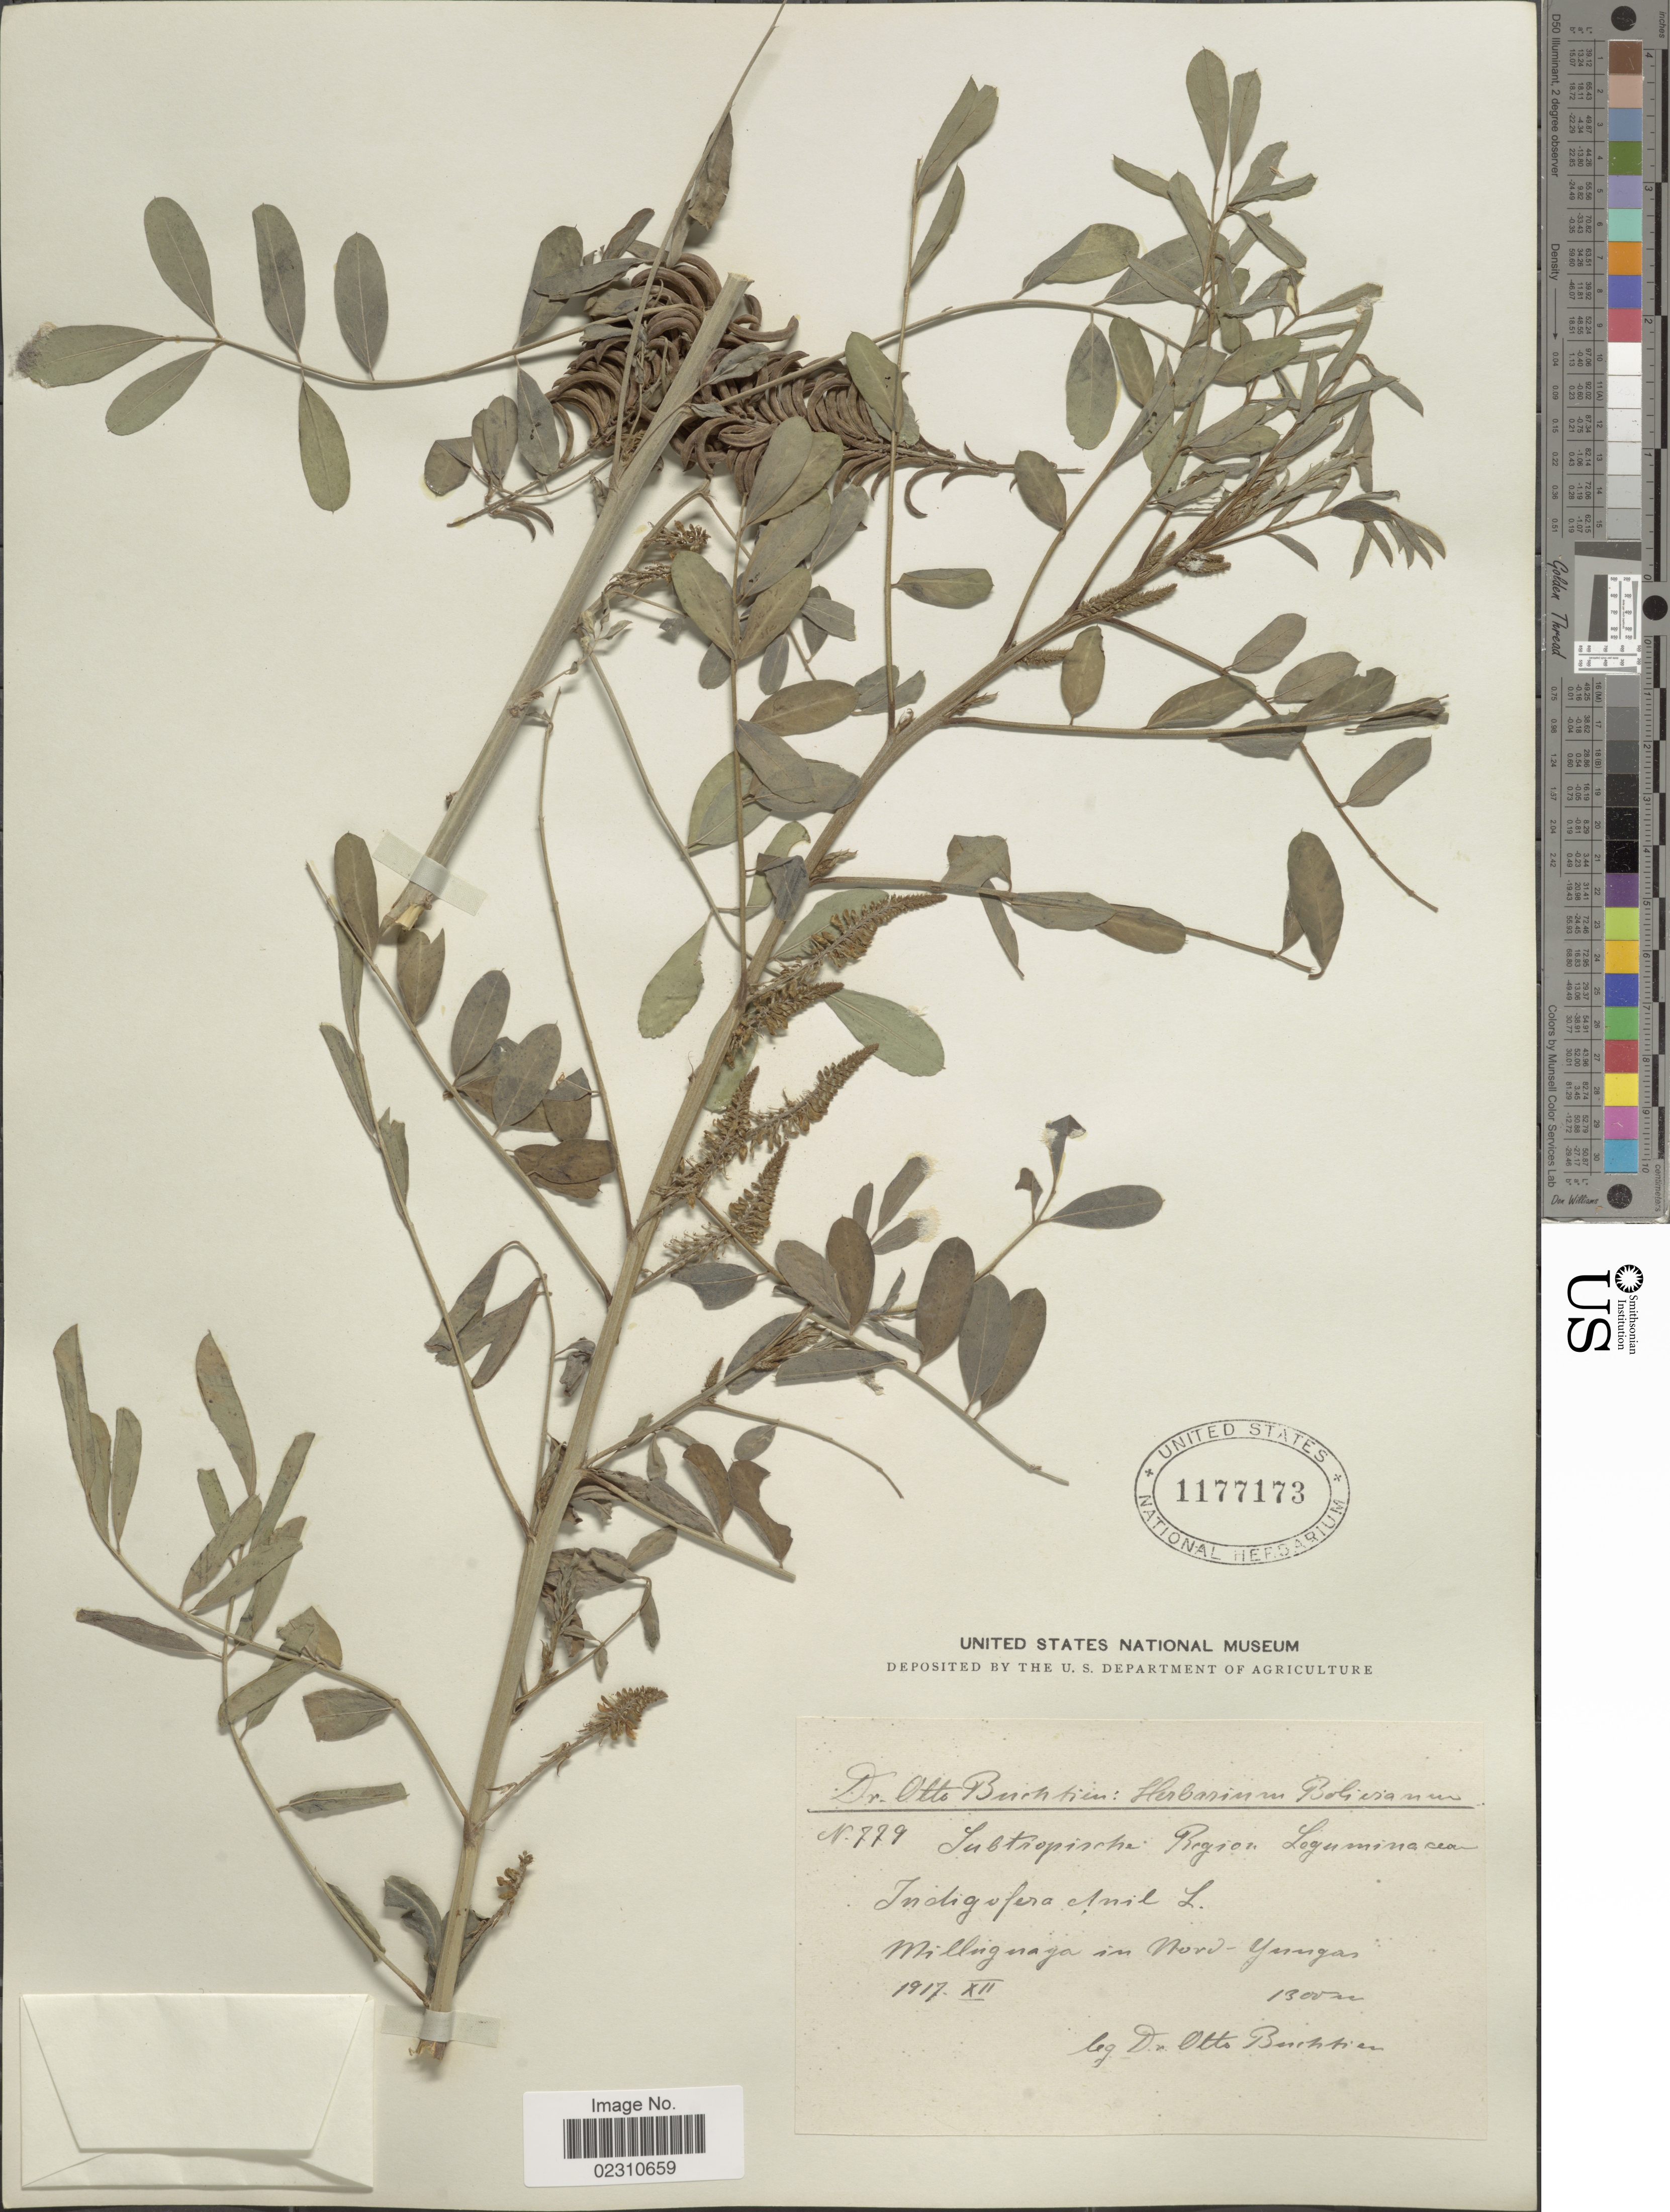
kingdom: Plantae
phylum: Tracheophyta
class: Magnoliopsida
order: Fabales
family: Fabaceae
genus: Indigofera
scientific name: Indigofera suffruticosa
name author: Mill.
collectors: O. Buchtien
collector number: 779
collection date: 1917-12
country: Bolivia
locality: Milluguaya in Nord-Yungas.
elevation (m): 1300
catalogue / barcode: US 1177173